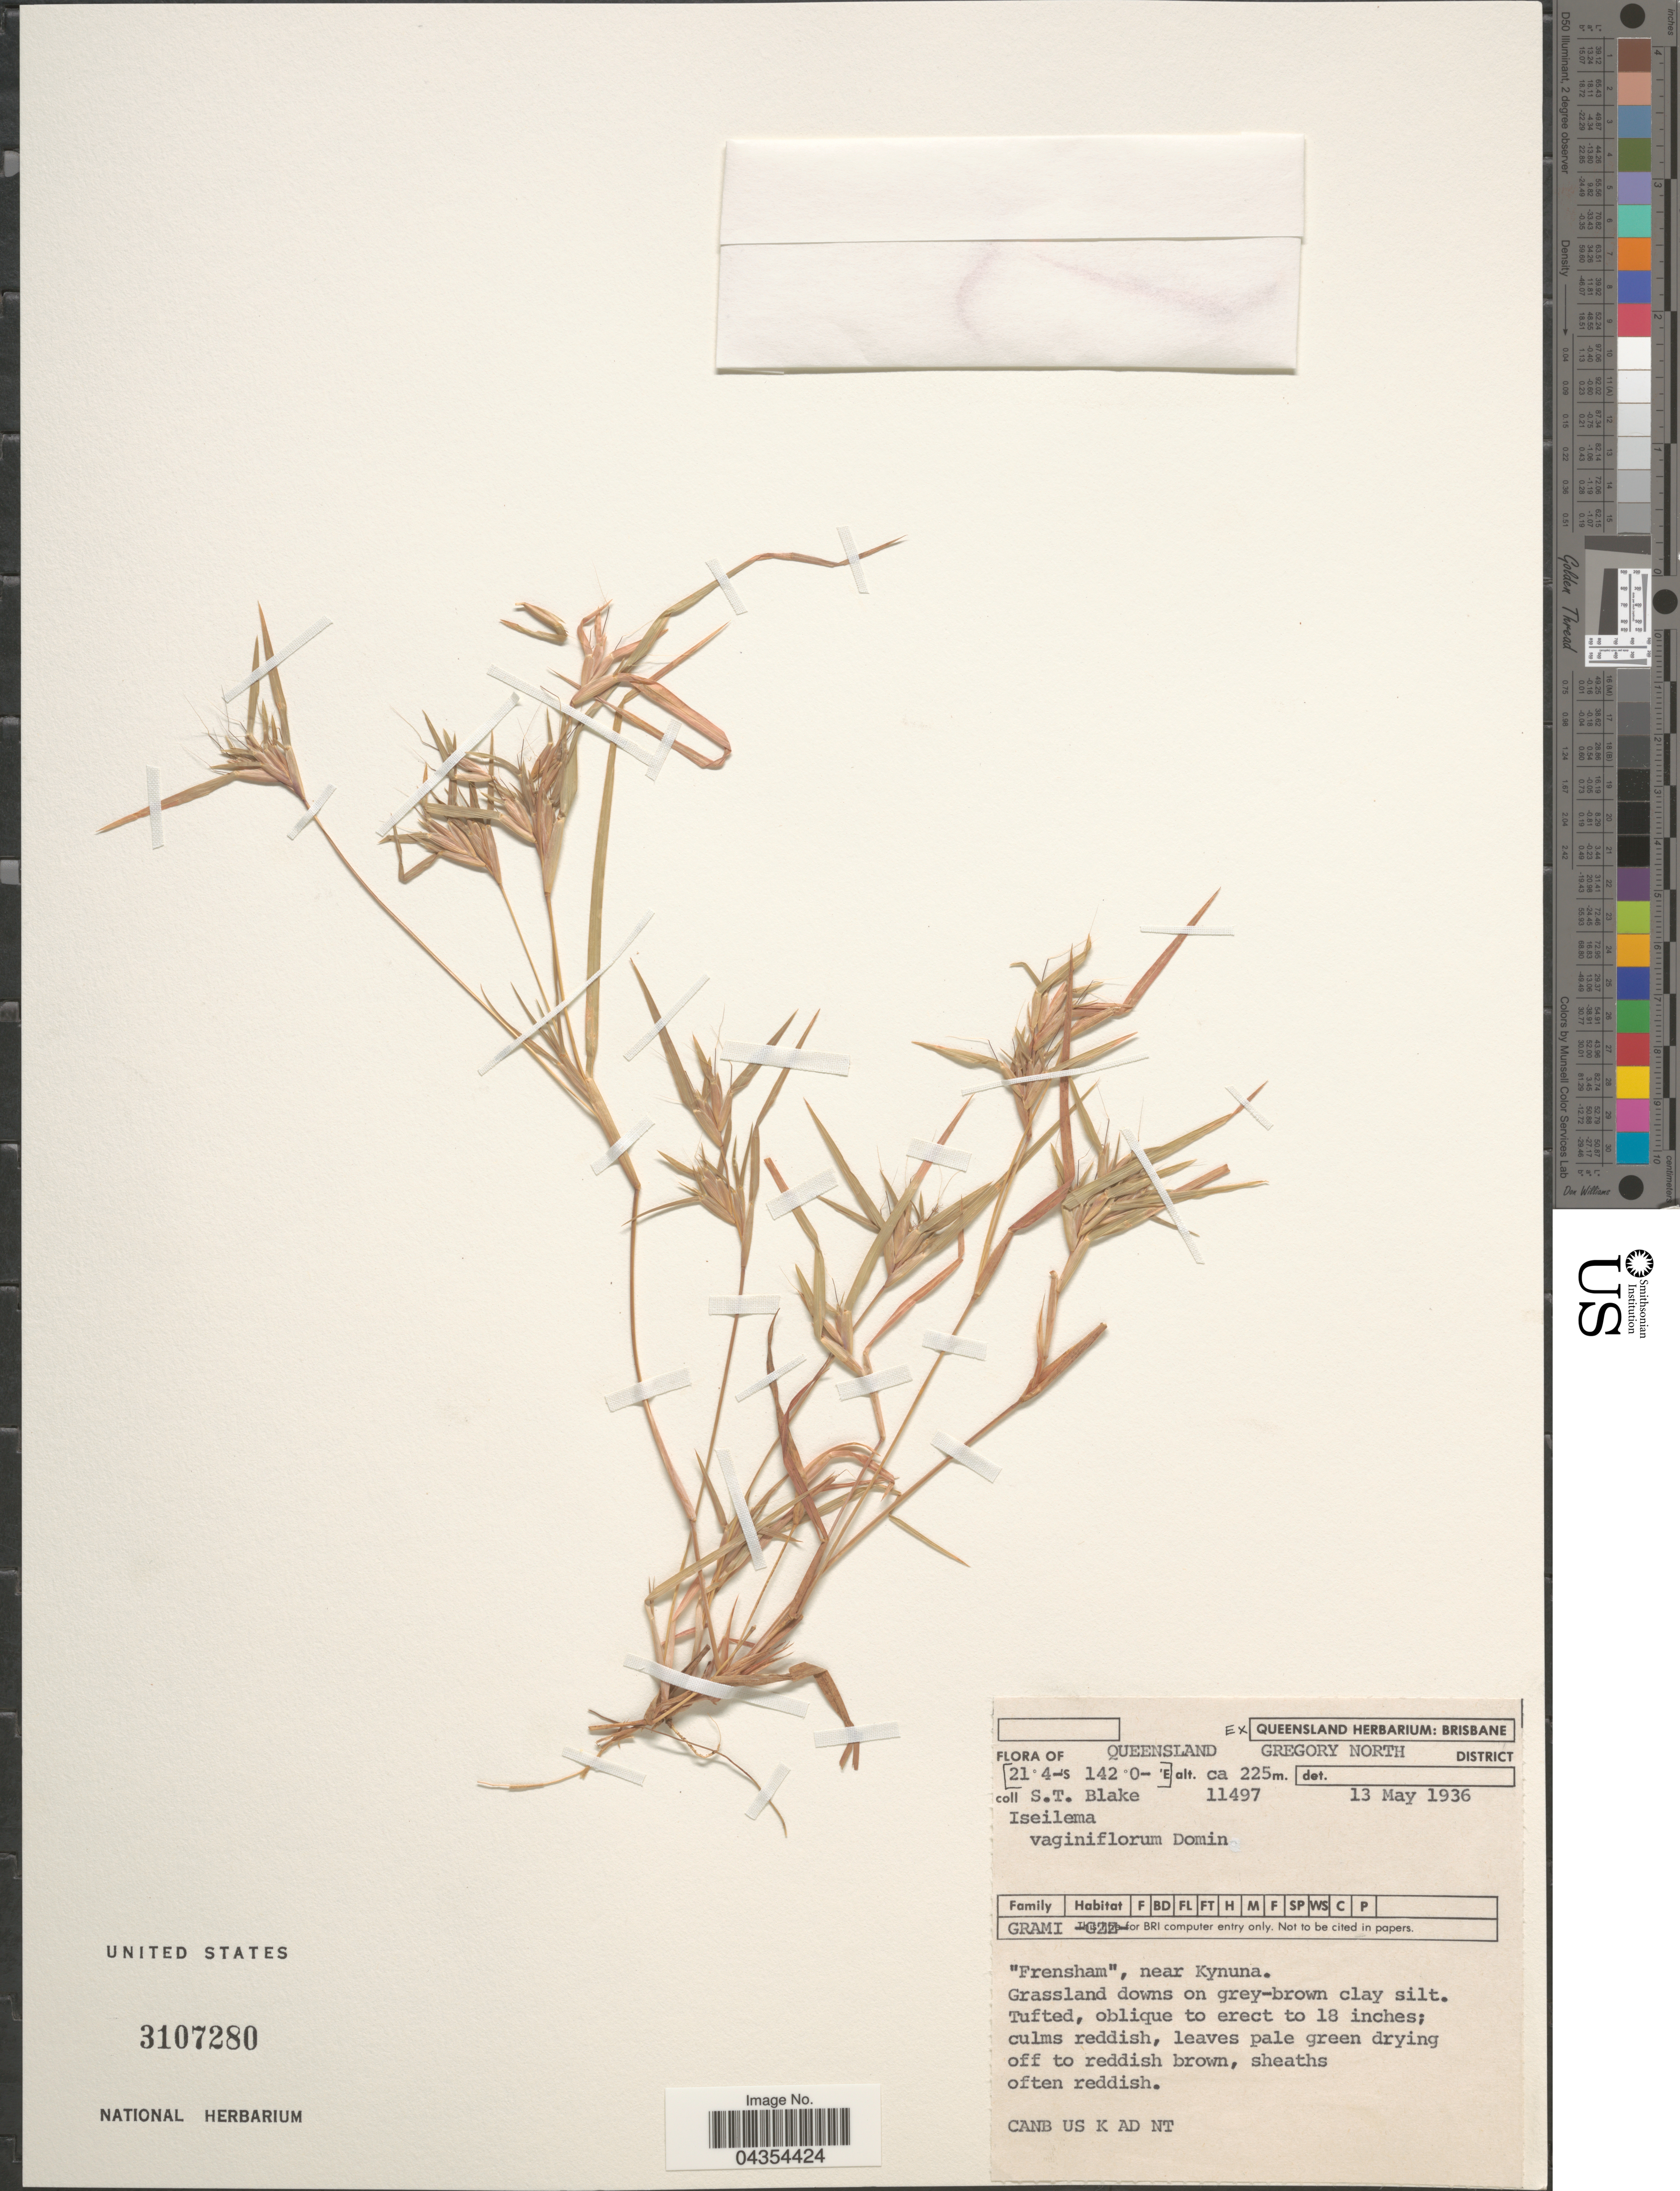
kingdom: Plantae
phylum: Tracheophyta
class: Liliopsida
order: Poales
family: Poaceae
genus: Iseilema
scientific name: Iseilema vaginiflorum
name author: Domin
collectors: S. T. Blake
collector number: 11497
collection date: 1936-05-13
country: Australia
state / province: Queensland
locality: Gregory North District. "Frensham", near Kynuna.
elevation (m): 225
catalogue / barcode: US 3107280